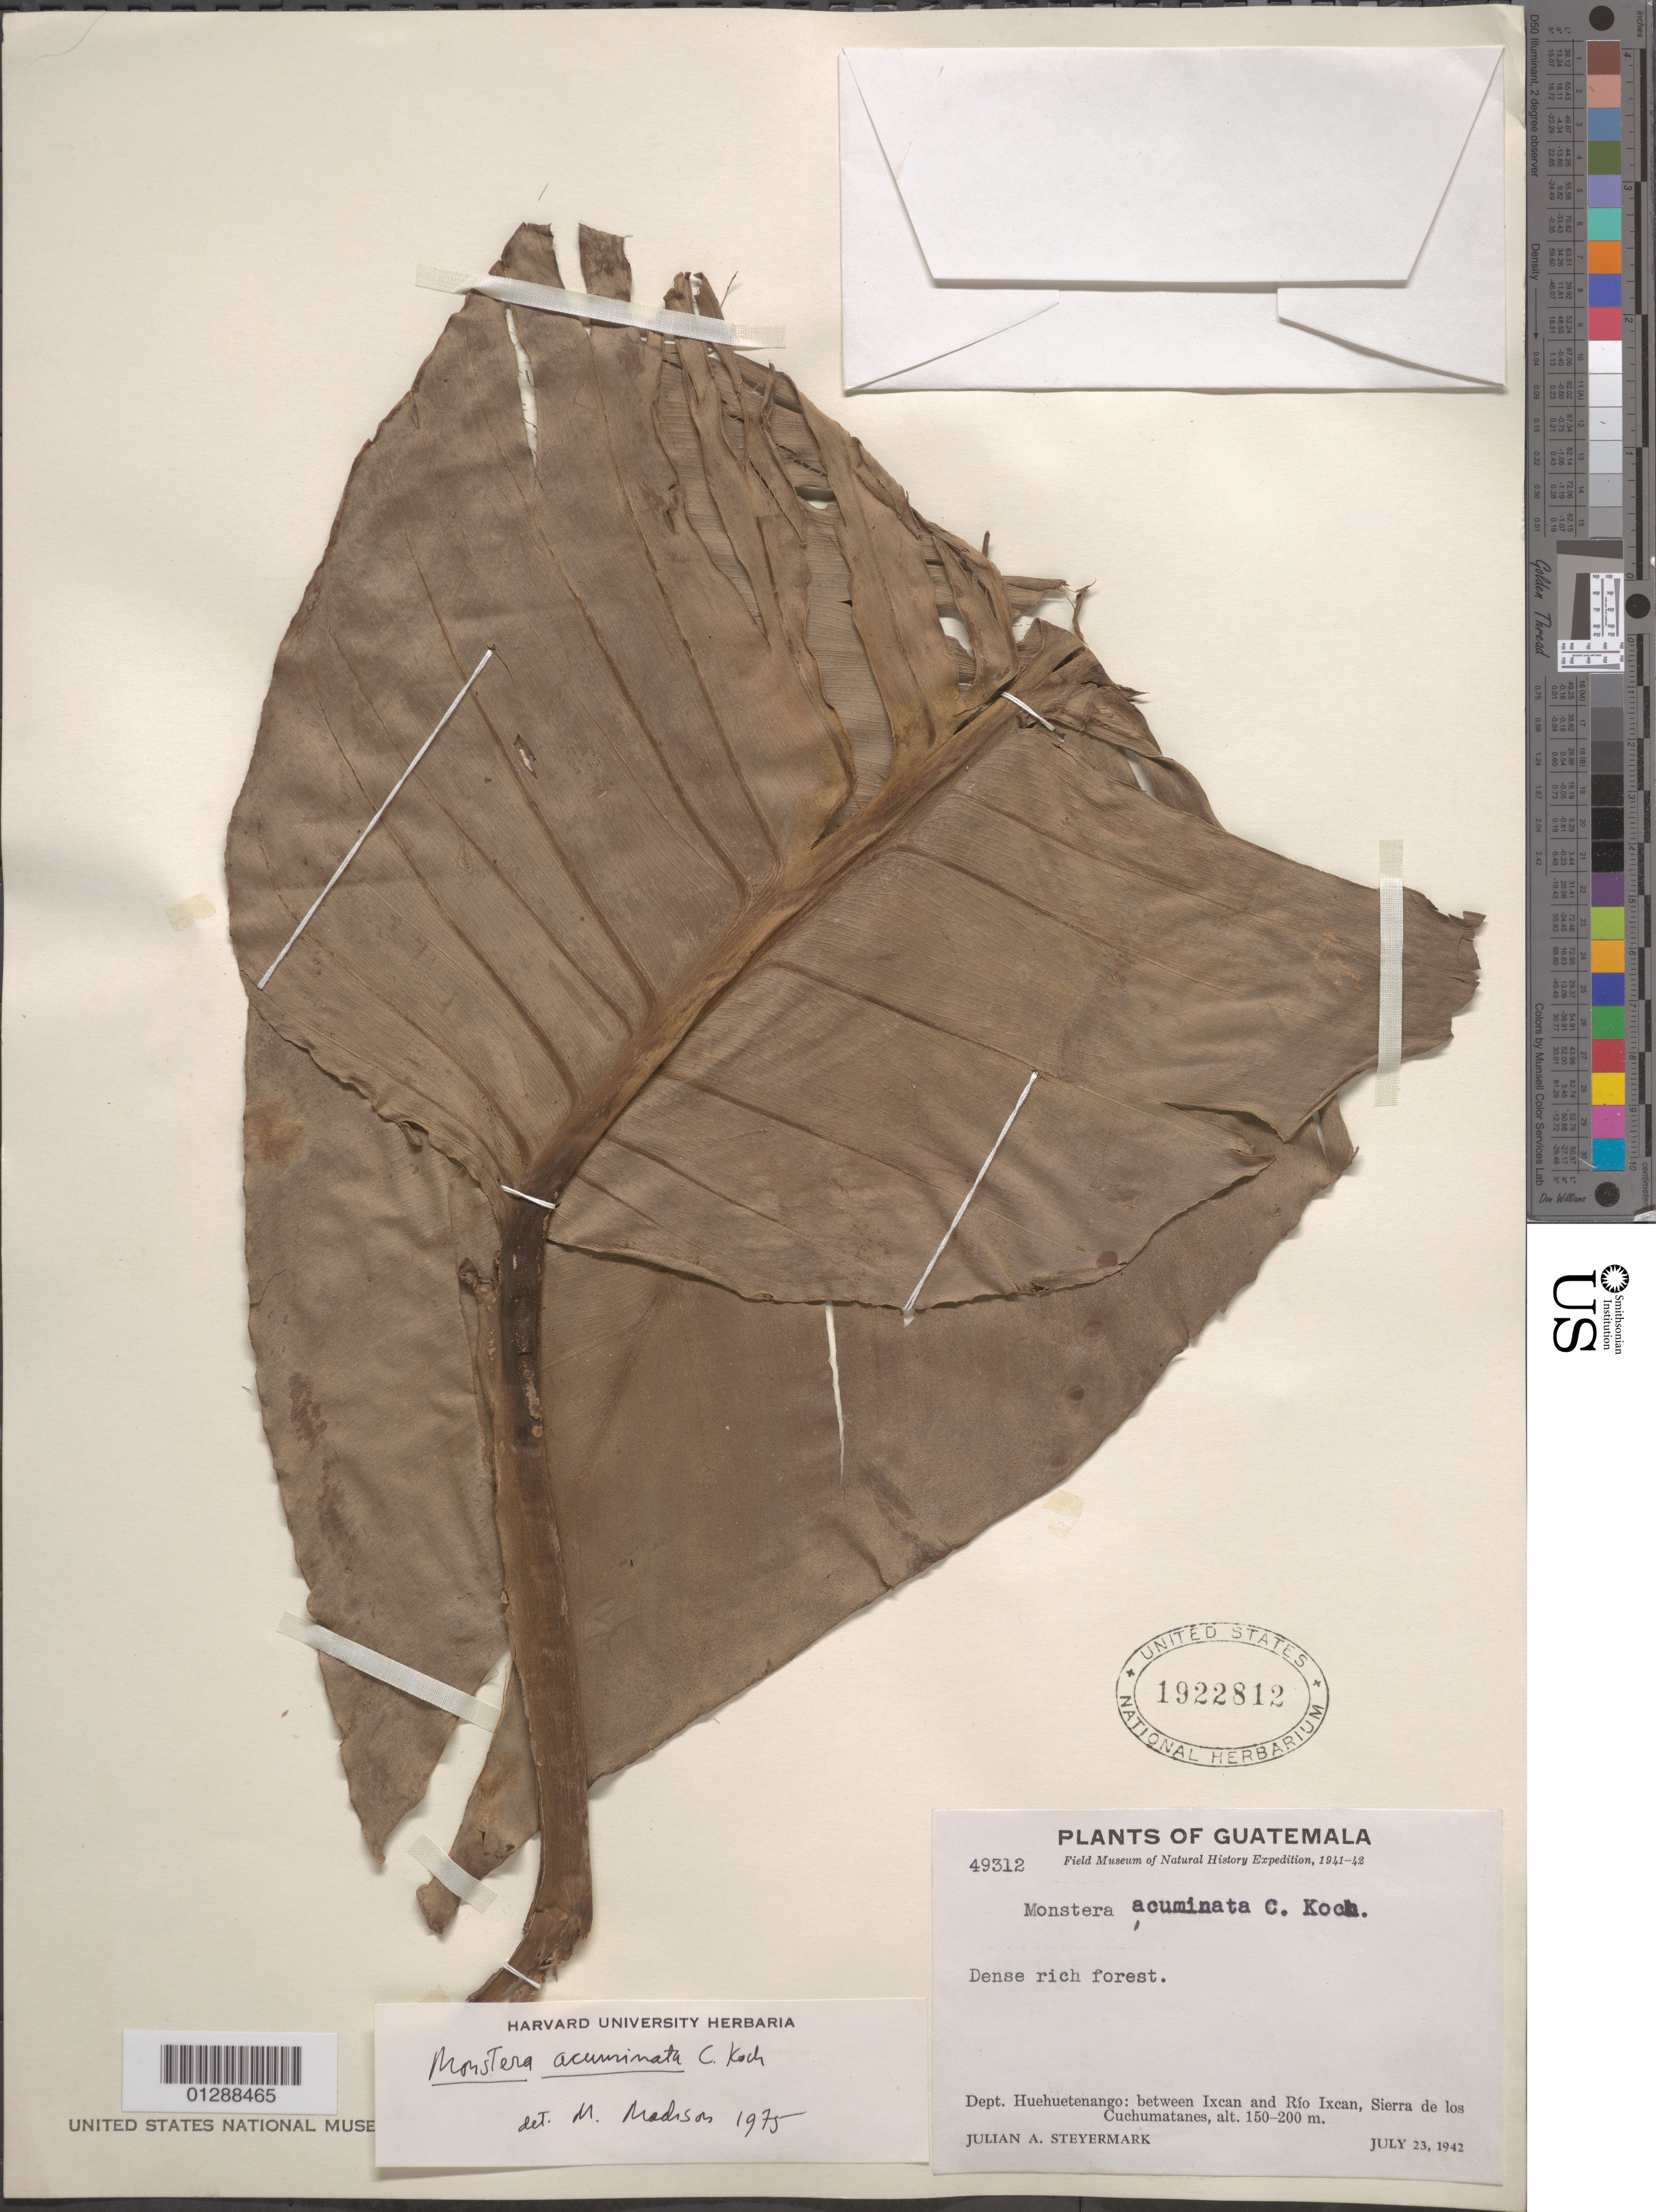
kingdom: Plantae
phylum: Tracheophyta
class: Liliopsida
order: Alismatales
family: Araceae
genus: Monstera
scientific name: Monstera acuminata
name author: K. Koch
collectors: J. Steyermark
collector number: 49312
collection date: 1942-07-23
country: Guatemala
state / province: Huehuetenango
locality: Dept. Huehuetenango: between Ixcan and Río Ixcan, Sierra de los Cuchumatanes.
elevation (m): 150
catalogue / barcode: US 1922812